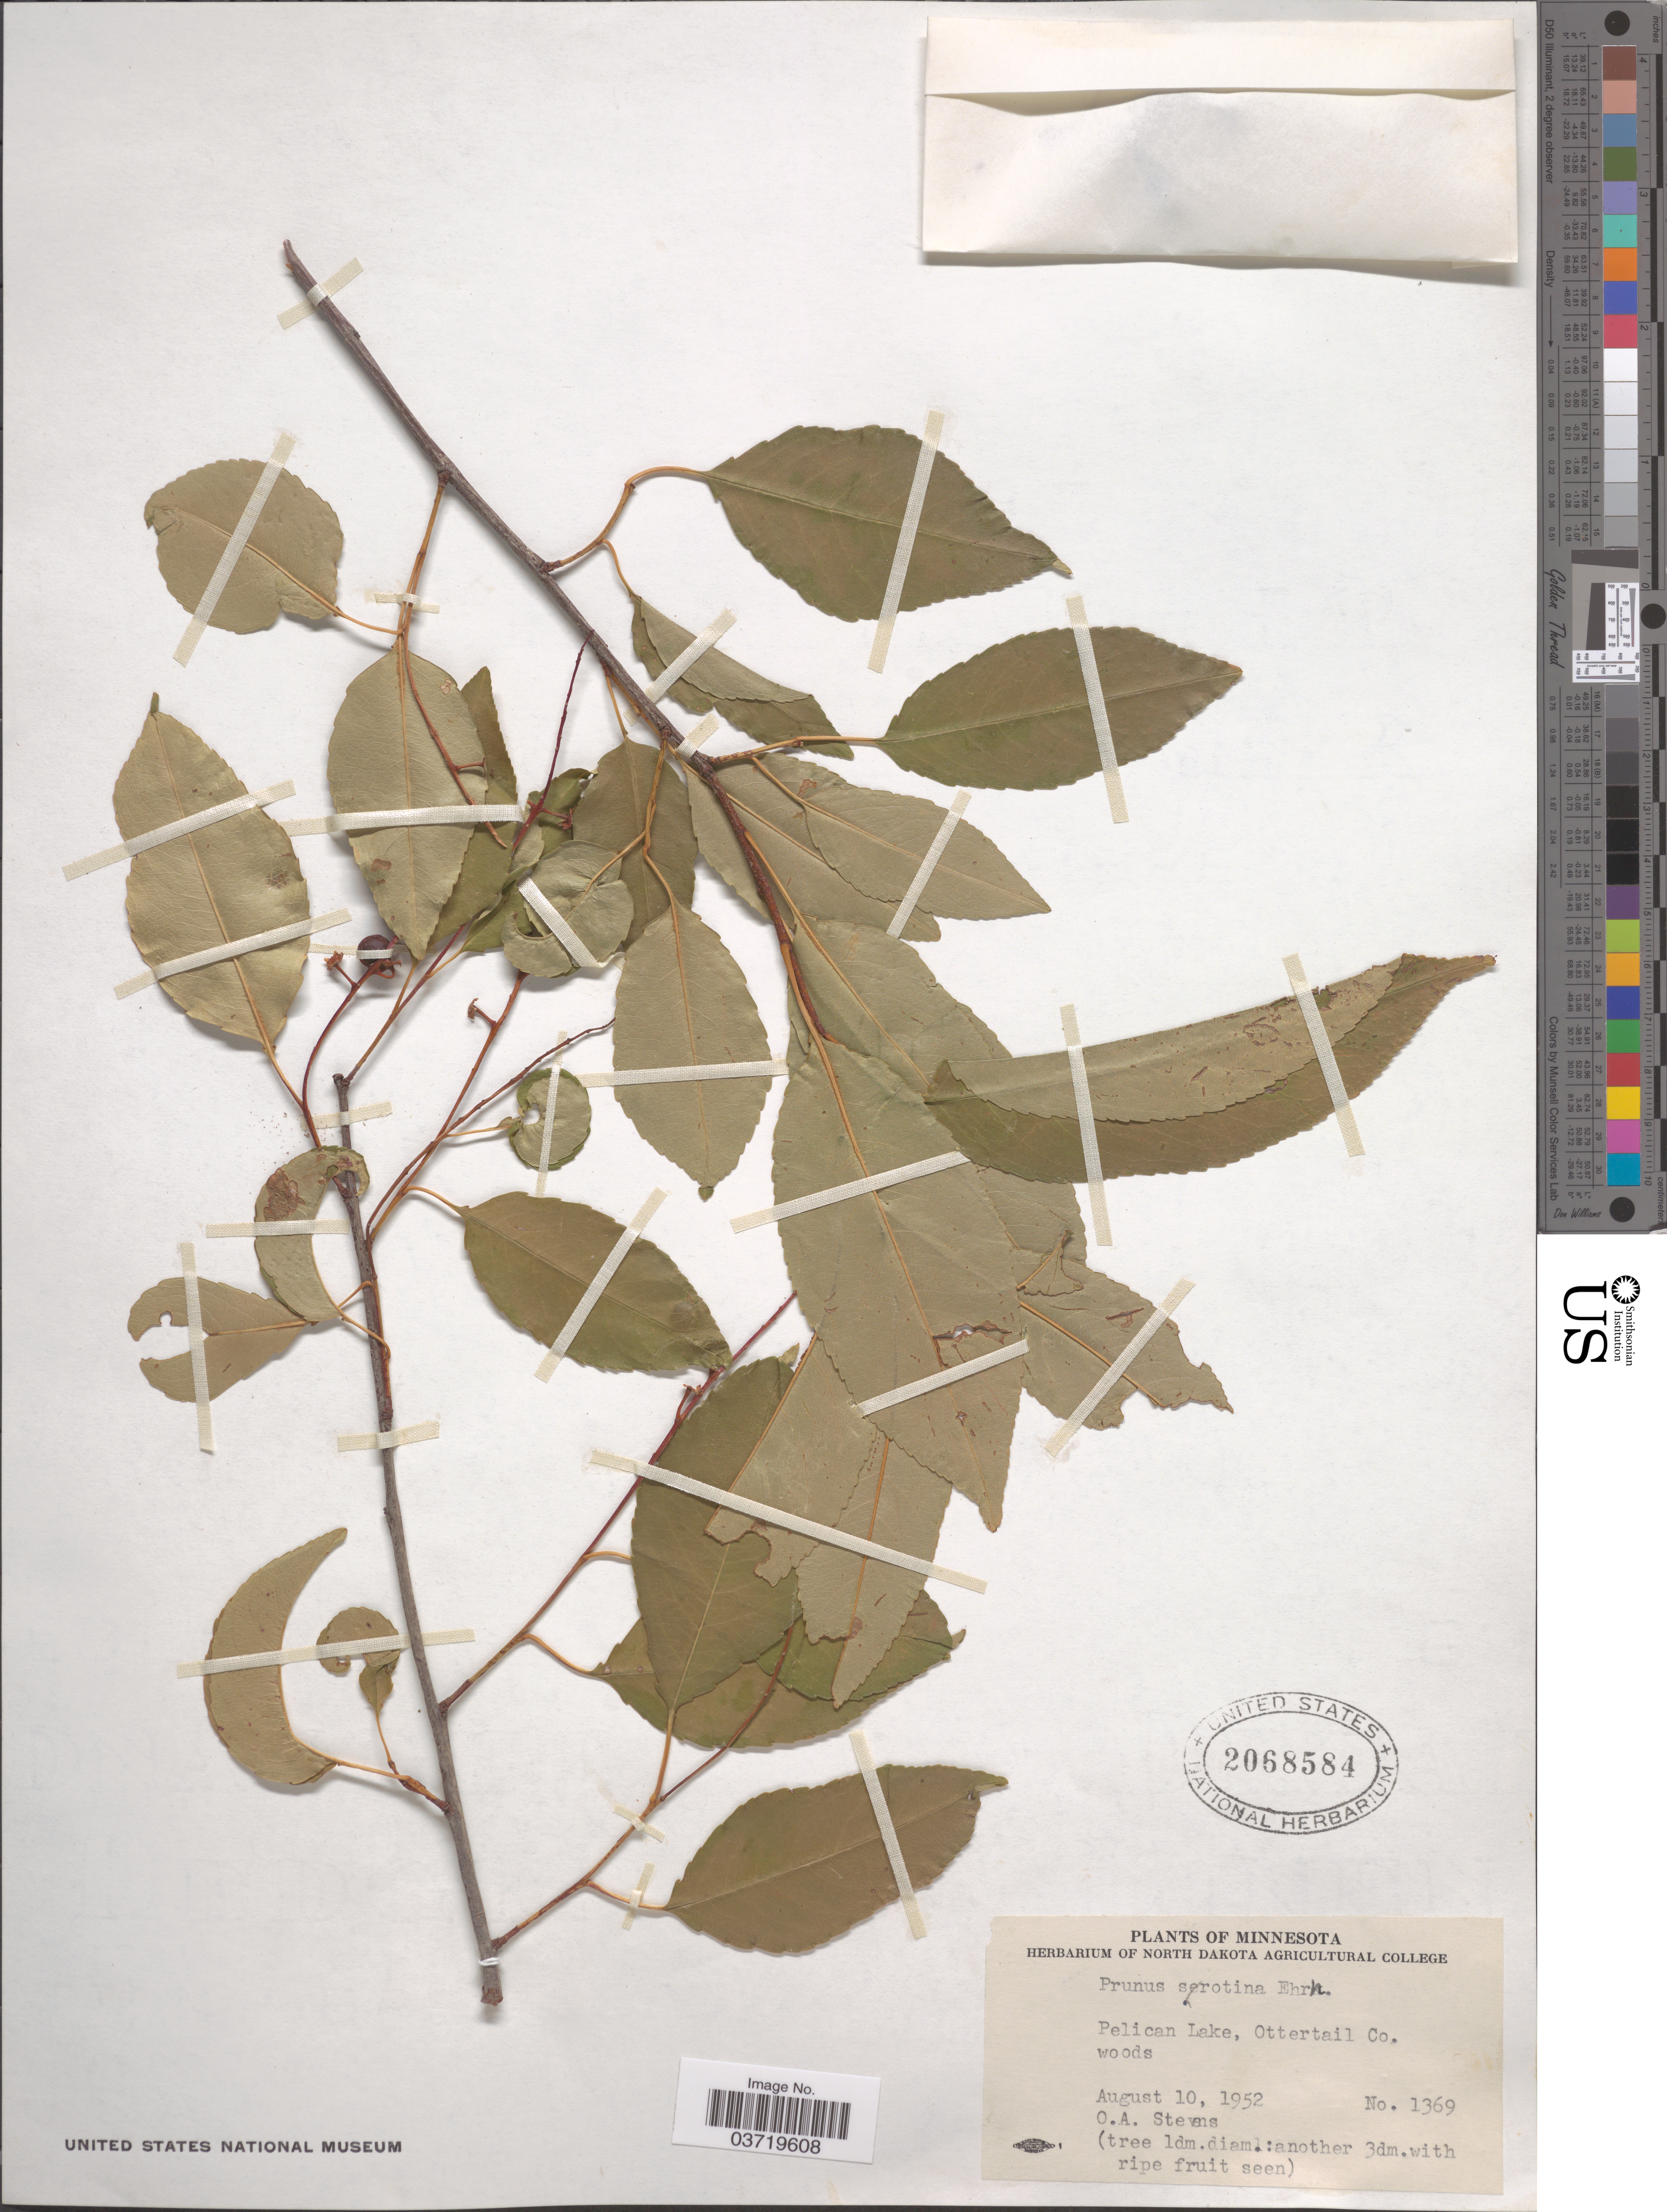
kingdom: Plantae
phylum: Tracheophyta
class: Magnoliopsida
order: Rosales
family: Rosaceae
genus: Prunus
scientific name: Prunus serotina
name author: Ehrh.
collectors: O. A. Stevens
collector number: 1369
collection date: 1952-08-10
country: United States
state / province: Minnesota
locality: Pelican Lake, Ottertail Co.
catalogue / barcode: US 2068584